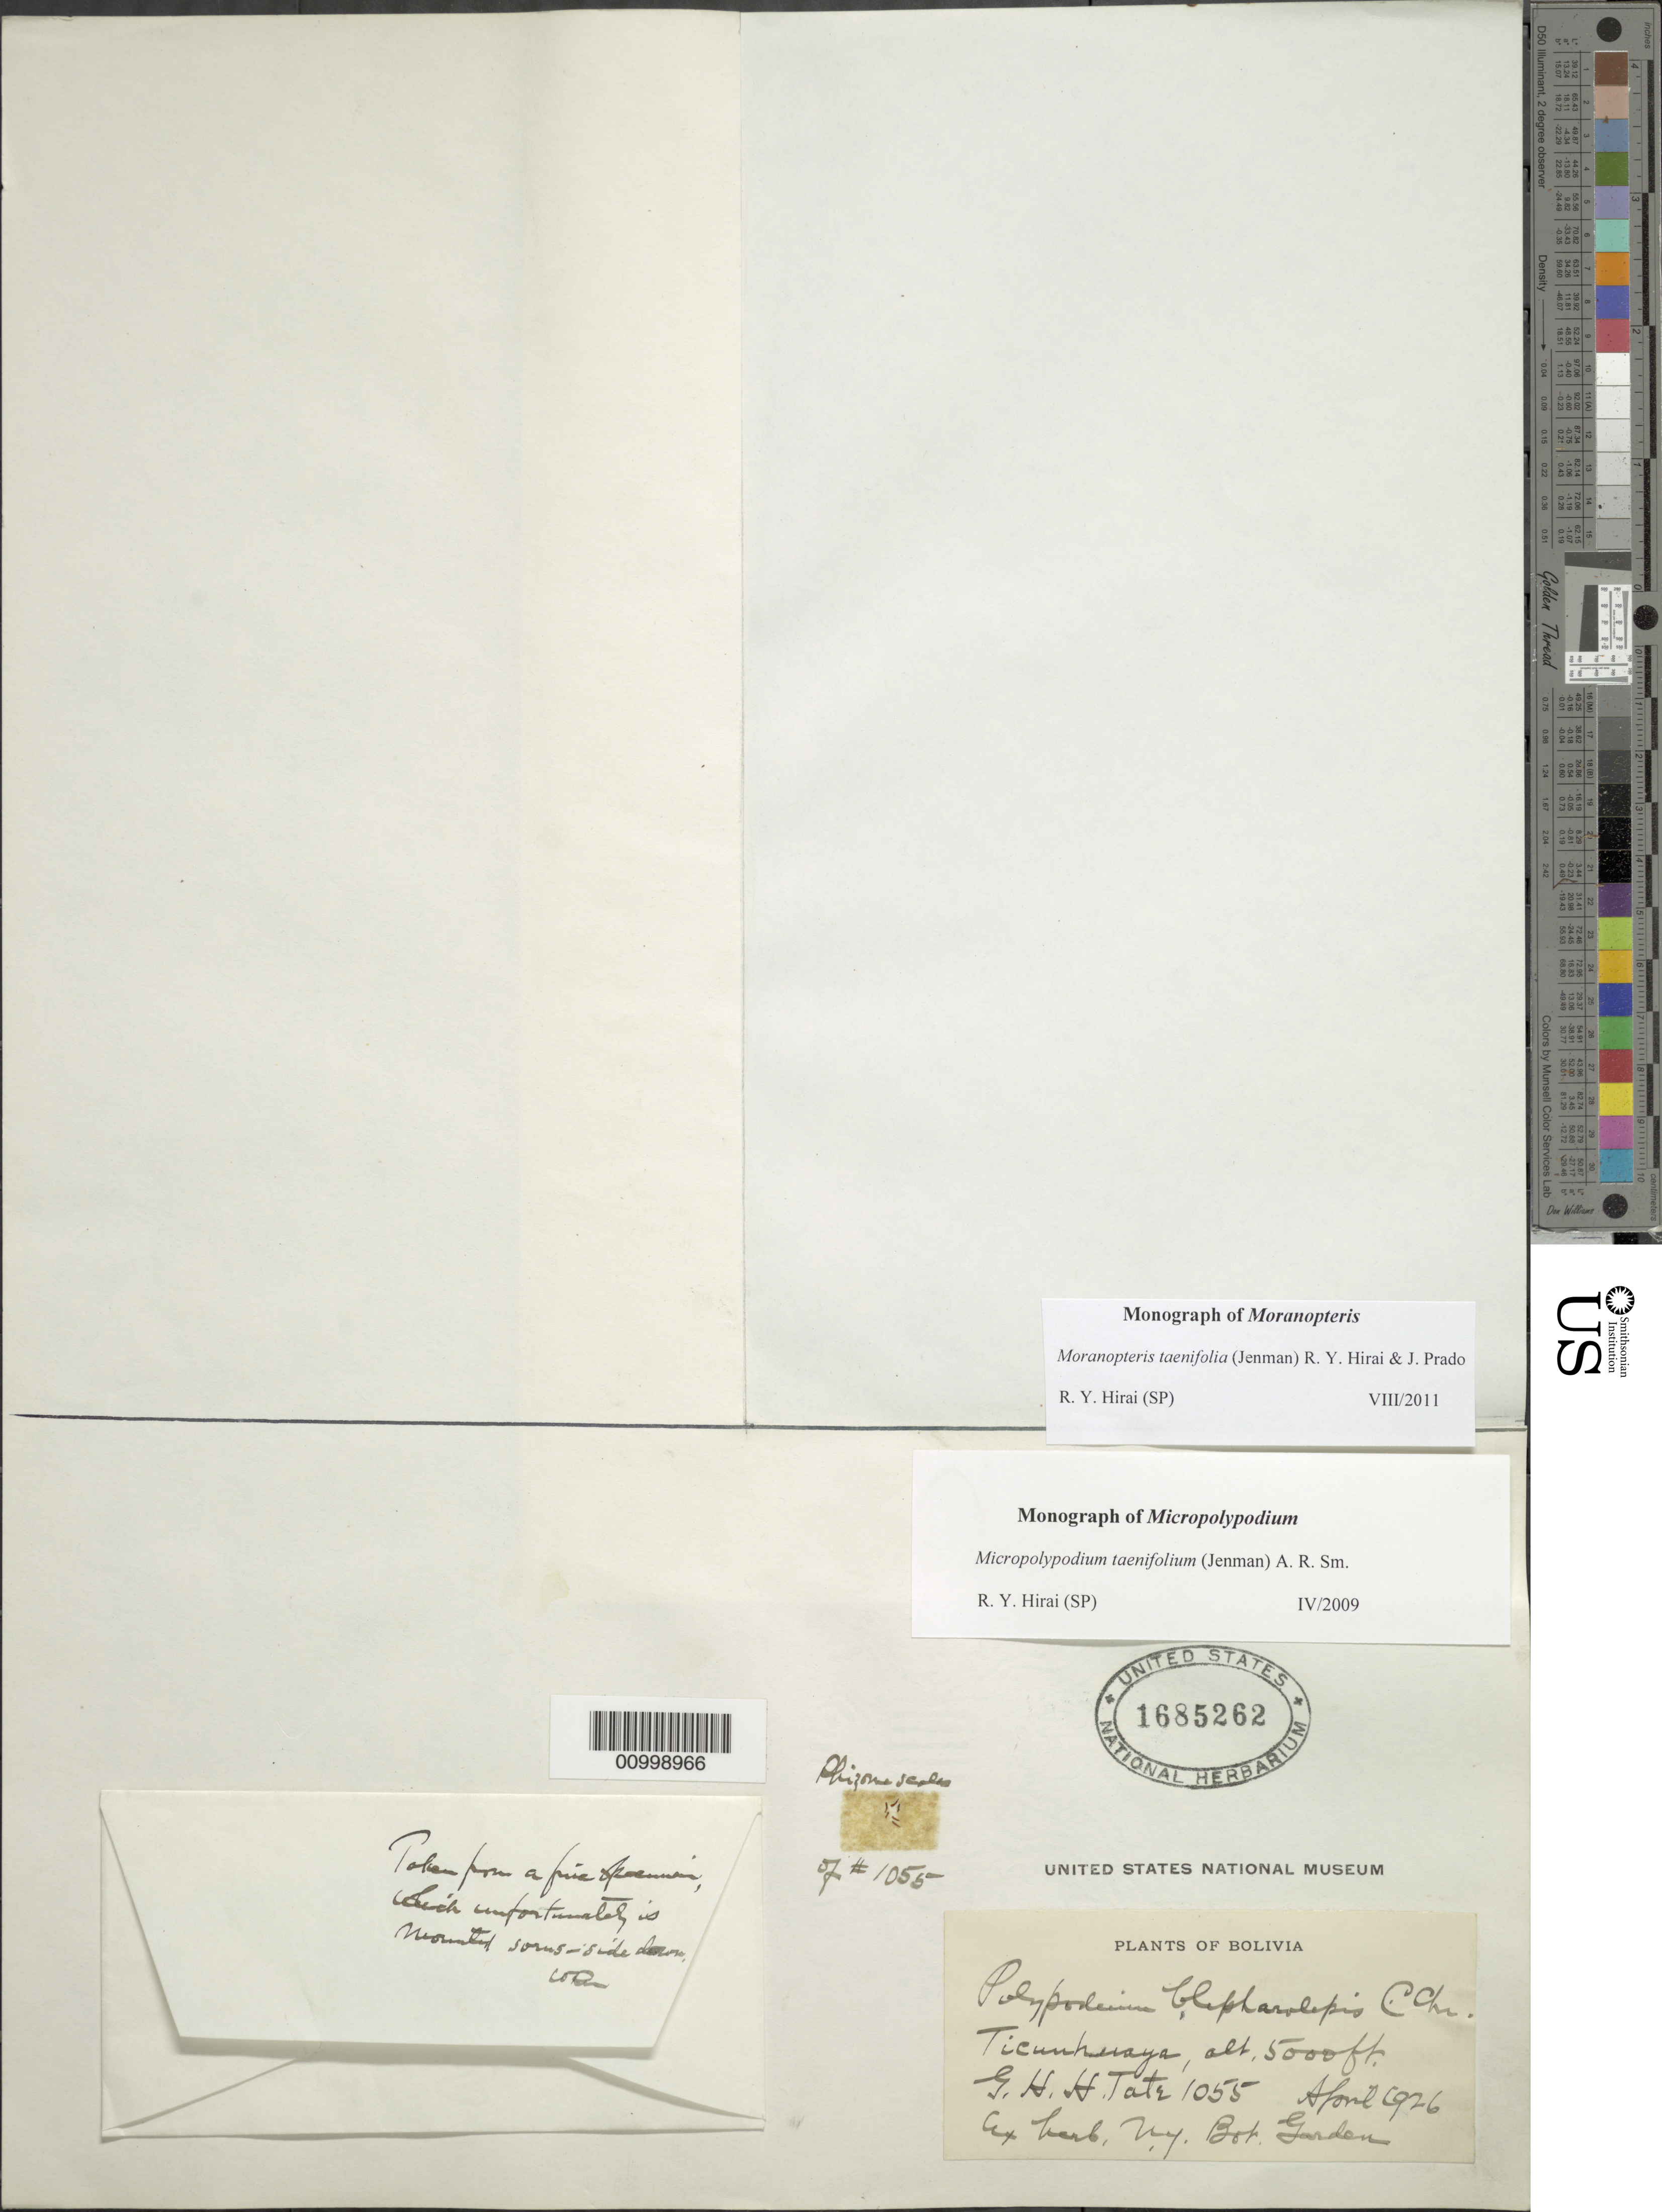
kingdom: Plantae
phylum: Tracheophyta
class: Polypodiopsida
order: Polypodiales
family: Polypodiaceae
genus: Moranopteris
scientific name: Moranopteris taenifolia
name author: (Jenman) R. Y. Hirai & J. Prado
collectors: G. H. H.Tate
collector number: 1055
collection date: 1926-04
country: Bolivia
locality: Ticunhuaya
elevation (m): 1524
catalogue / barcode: US 1685262